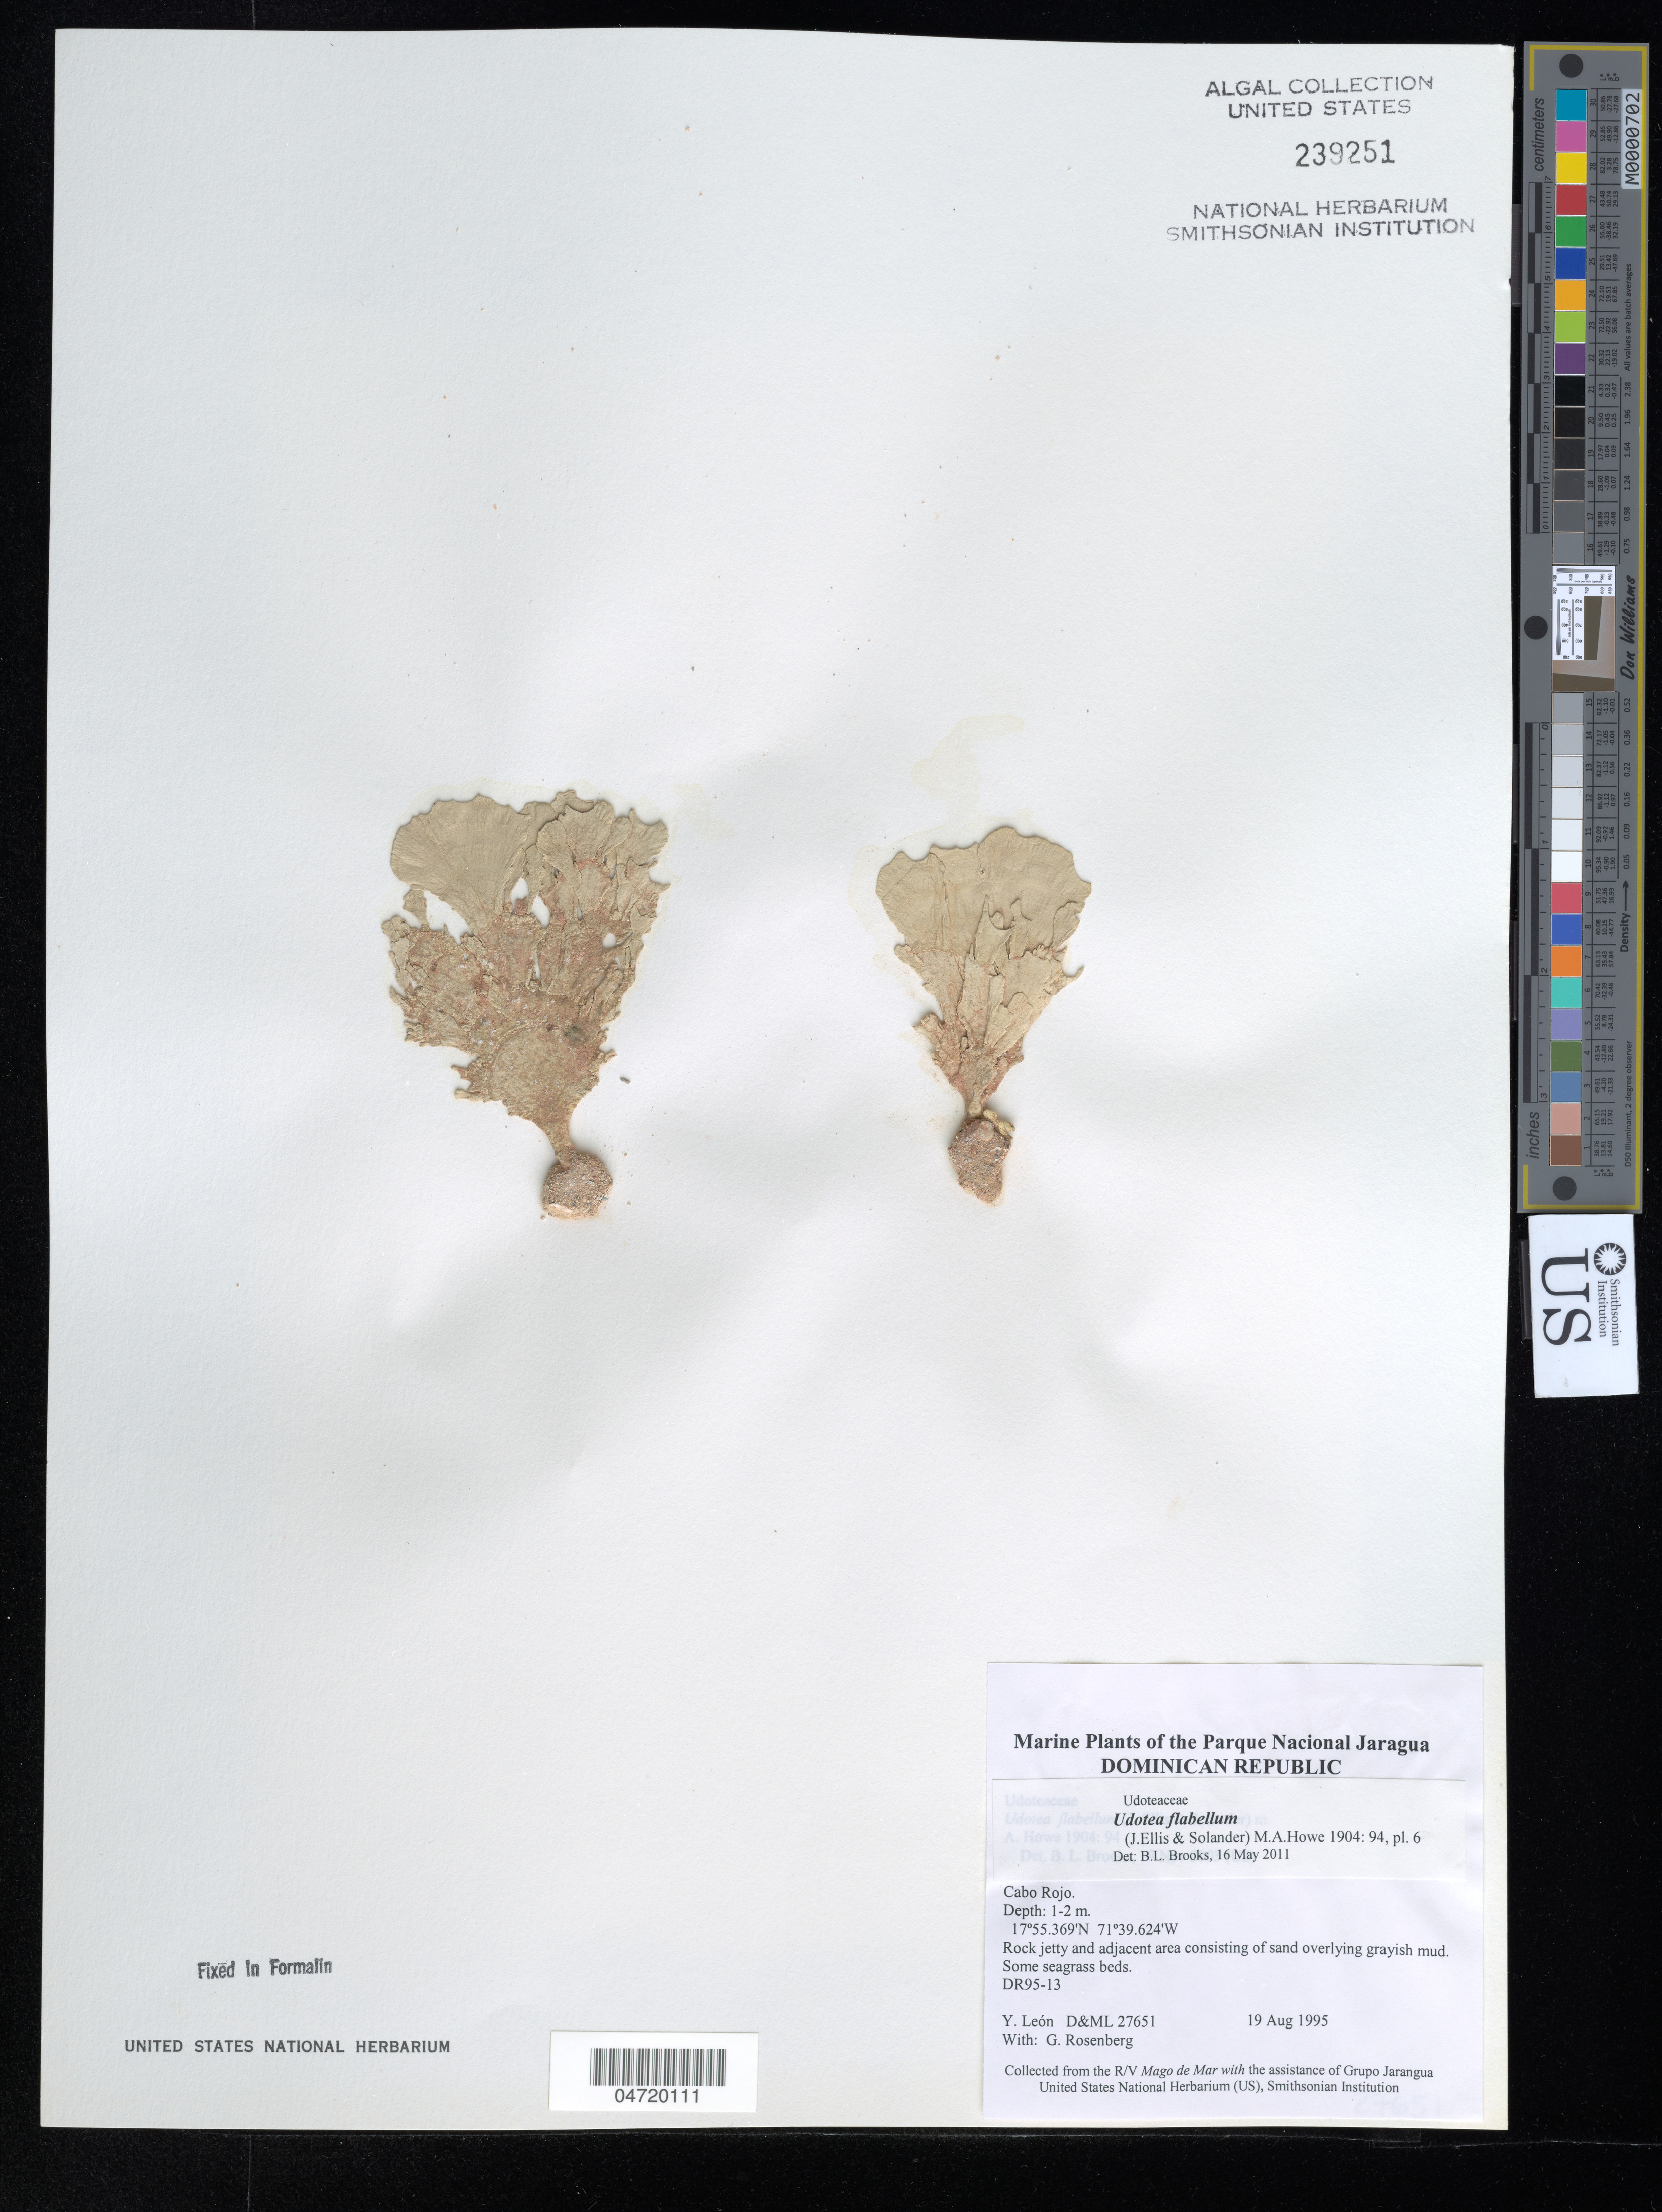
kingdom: Plantae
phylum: Chlorophyta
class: Ulvophyceae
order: Bryopsidales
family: Udoteaceae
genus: Udotea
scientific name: Udotea flabellum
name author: (J. Ellis & Sol.) M. Howe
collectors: Y. León & G. Rosenberg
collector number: D&ML 27651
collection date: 1995-08-19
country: Dominican Republic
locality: Cabo Rojo. Parque Nacional Jaragua.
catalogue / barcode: US 239251